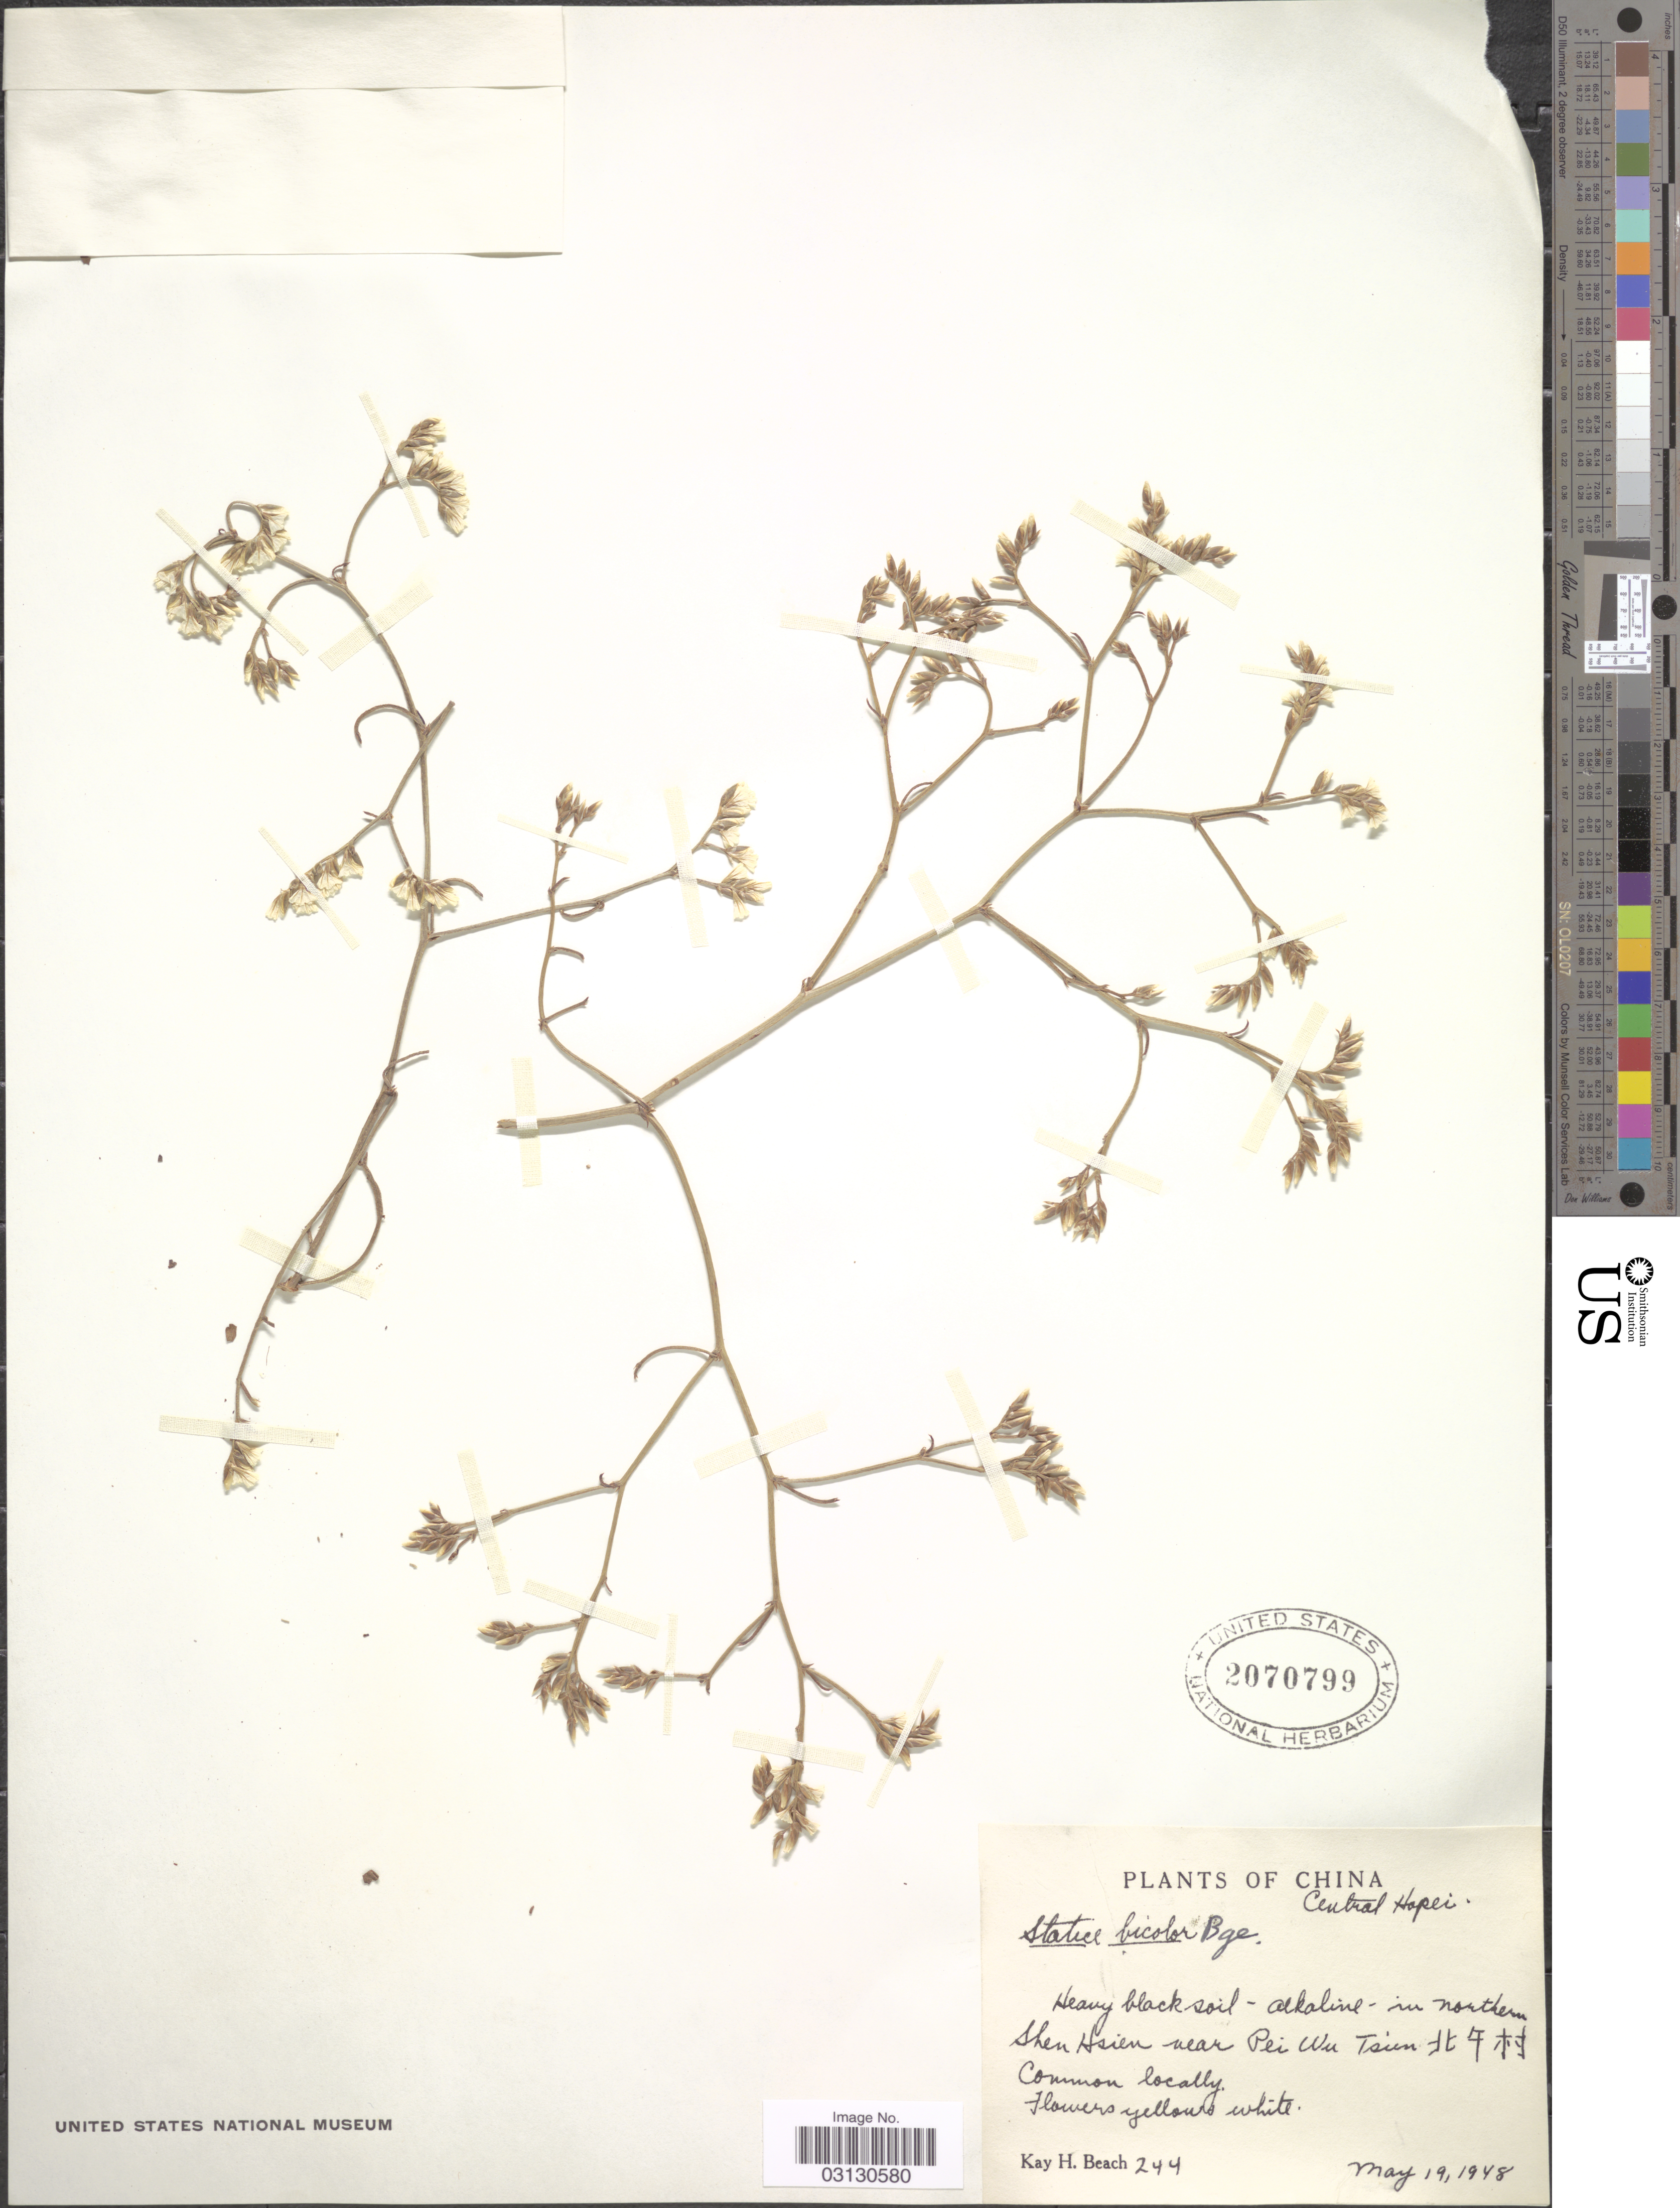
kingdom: Plantae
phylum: Tracheophyta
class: Magnoliopsida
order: Caryophyllales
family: Plumbaginaceae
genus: Limonium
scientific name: Limonium bicolor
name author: (Bunge) Kuntze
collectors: K. H. Beach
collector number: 244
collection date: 1948-05-19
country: China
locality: Alkaline - in northern Shen Hsien near Pei Wu Tsun X.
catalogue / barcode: US 2070799